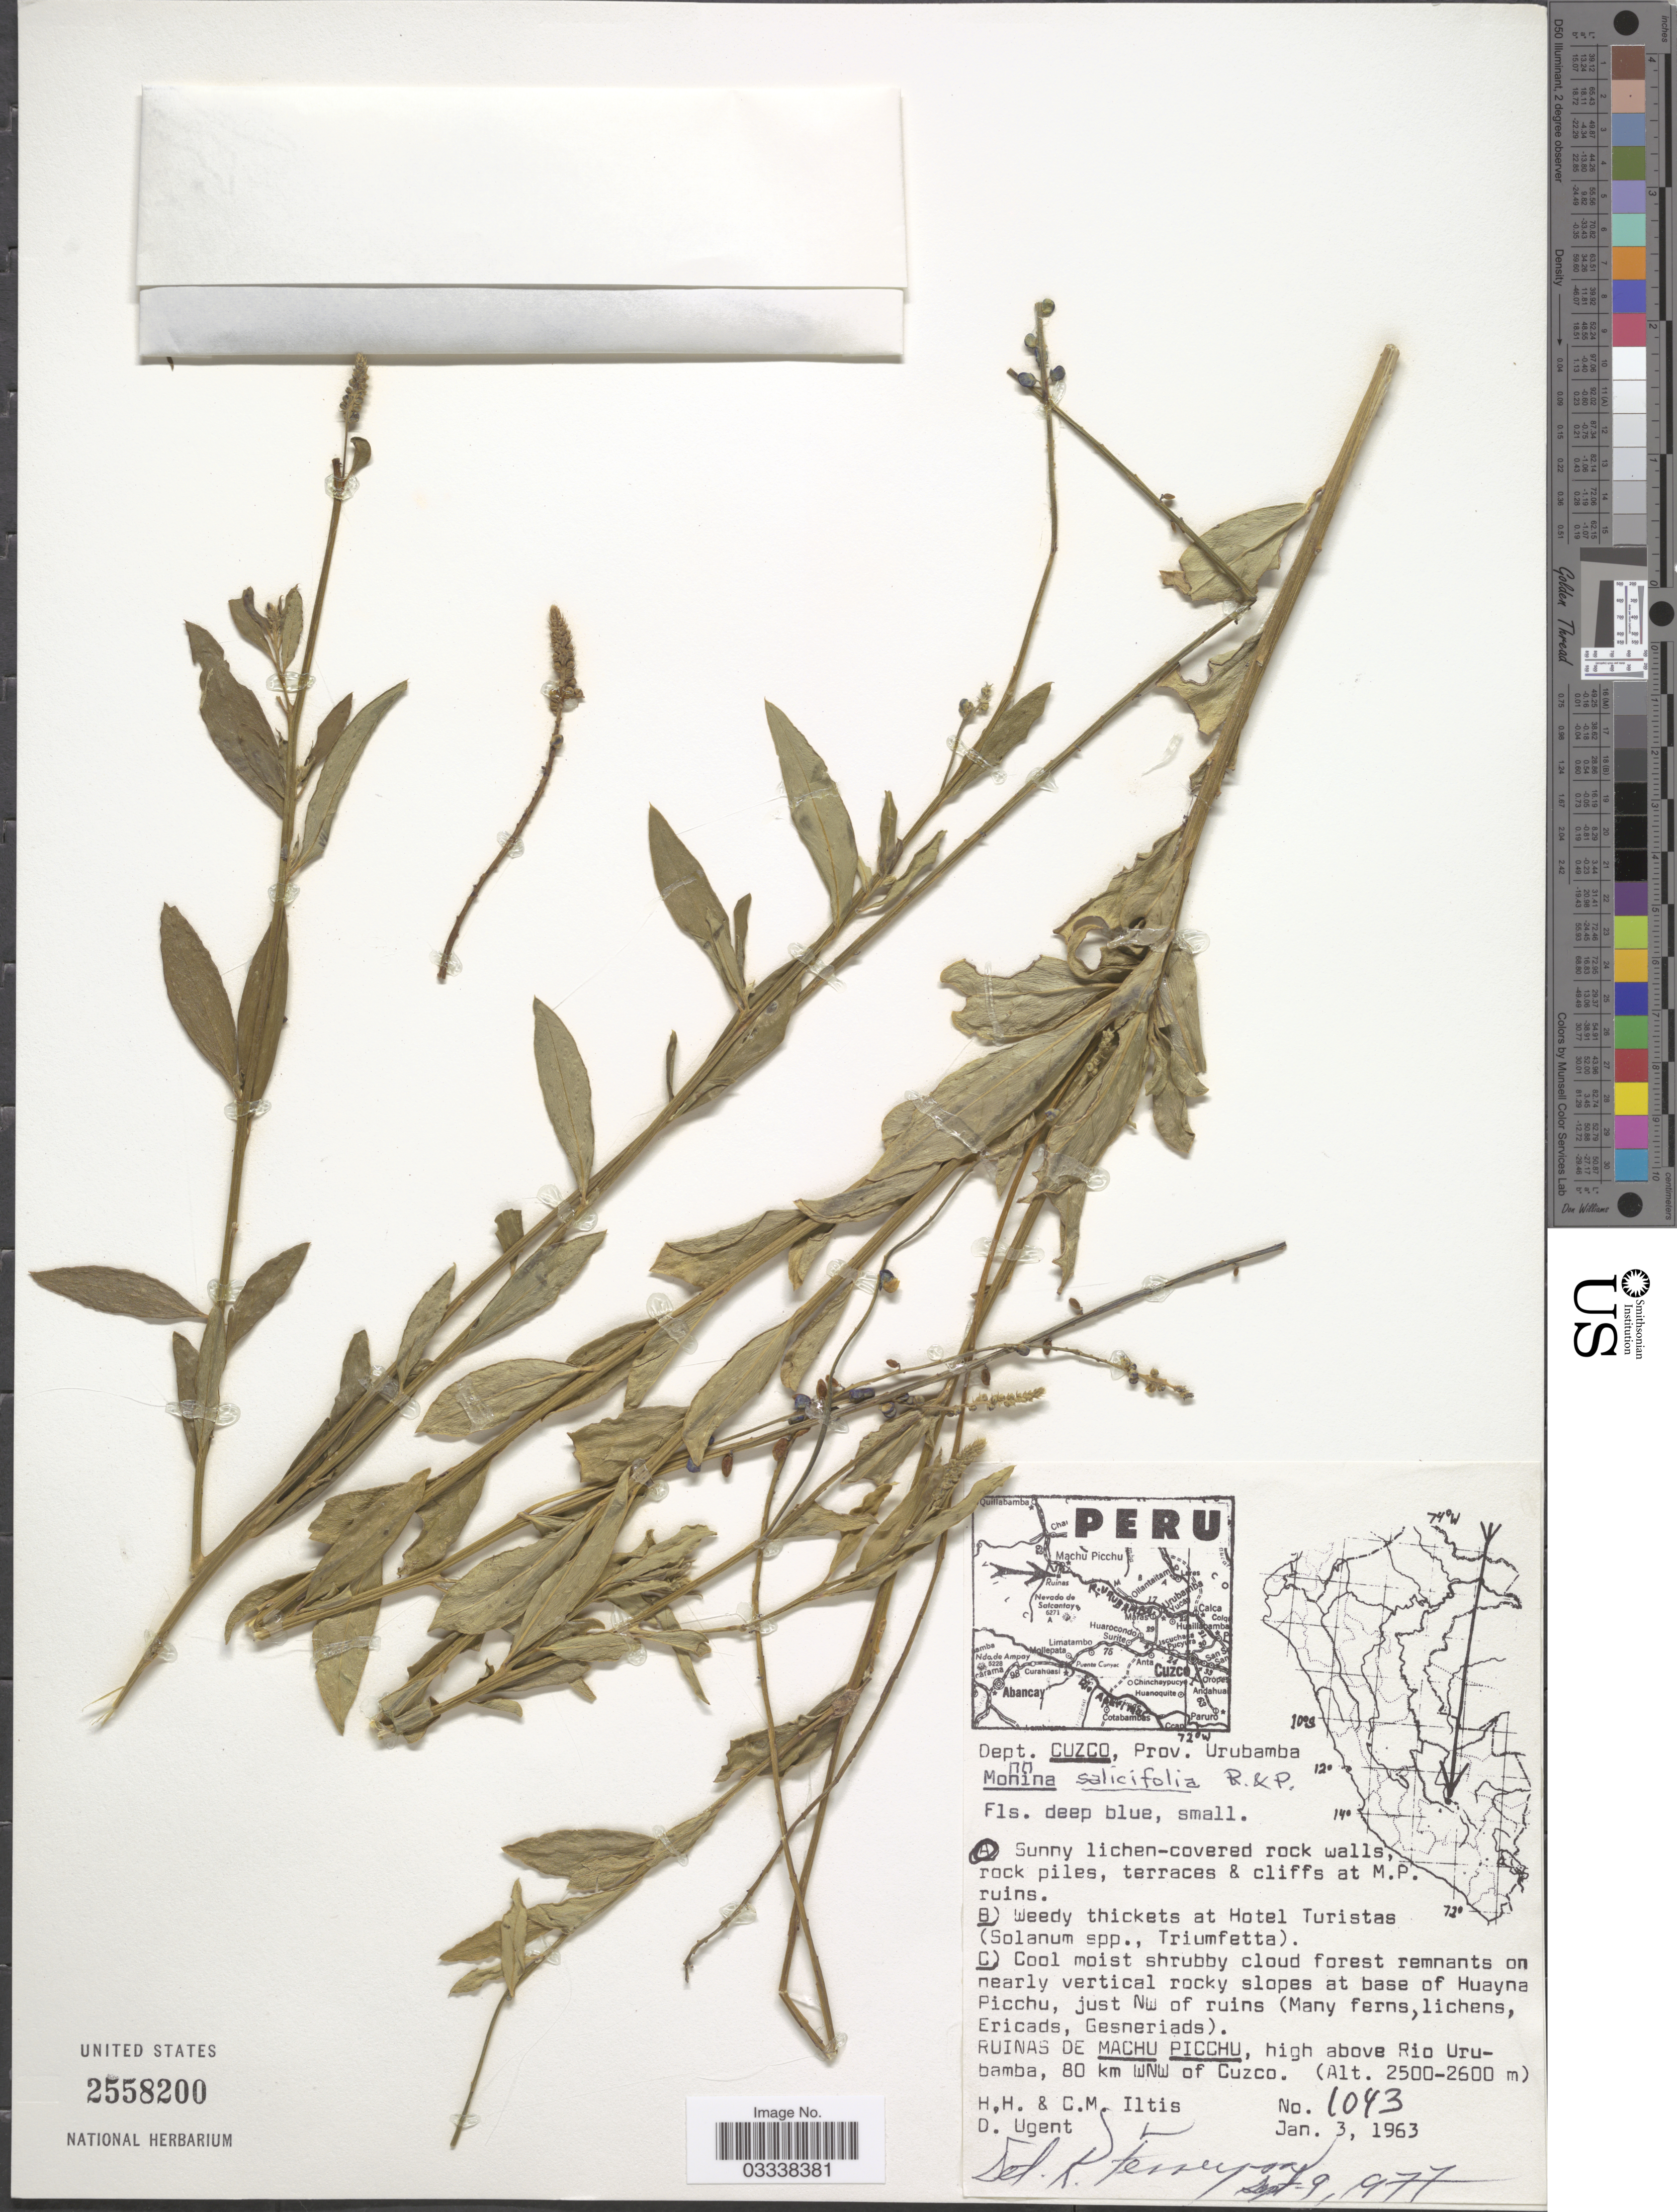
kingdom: Plantae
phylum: Tracheophyta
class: Magnoliopsida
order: Fabales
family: Polygalaceae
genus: Monnina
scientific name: Monnina salicifolia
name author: Ruiz & Pav.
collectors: H. H. Iltis, C. M Iltis & D. Ugent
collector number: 1043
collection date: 1963-01-03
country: Peru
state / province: Cusco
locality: Dept. Cuzco, Prov. Urubamba. Ruinas de Machu Picchu, high above Rio Urubamba, 80 km WNW of Cuzco.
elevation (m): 2500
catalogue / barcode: US 2558200